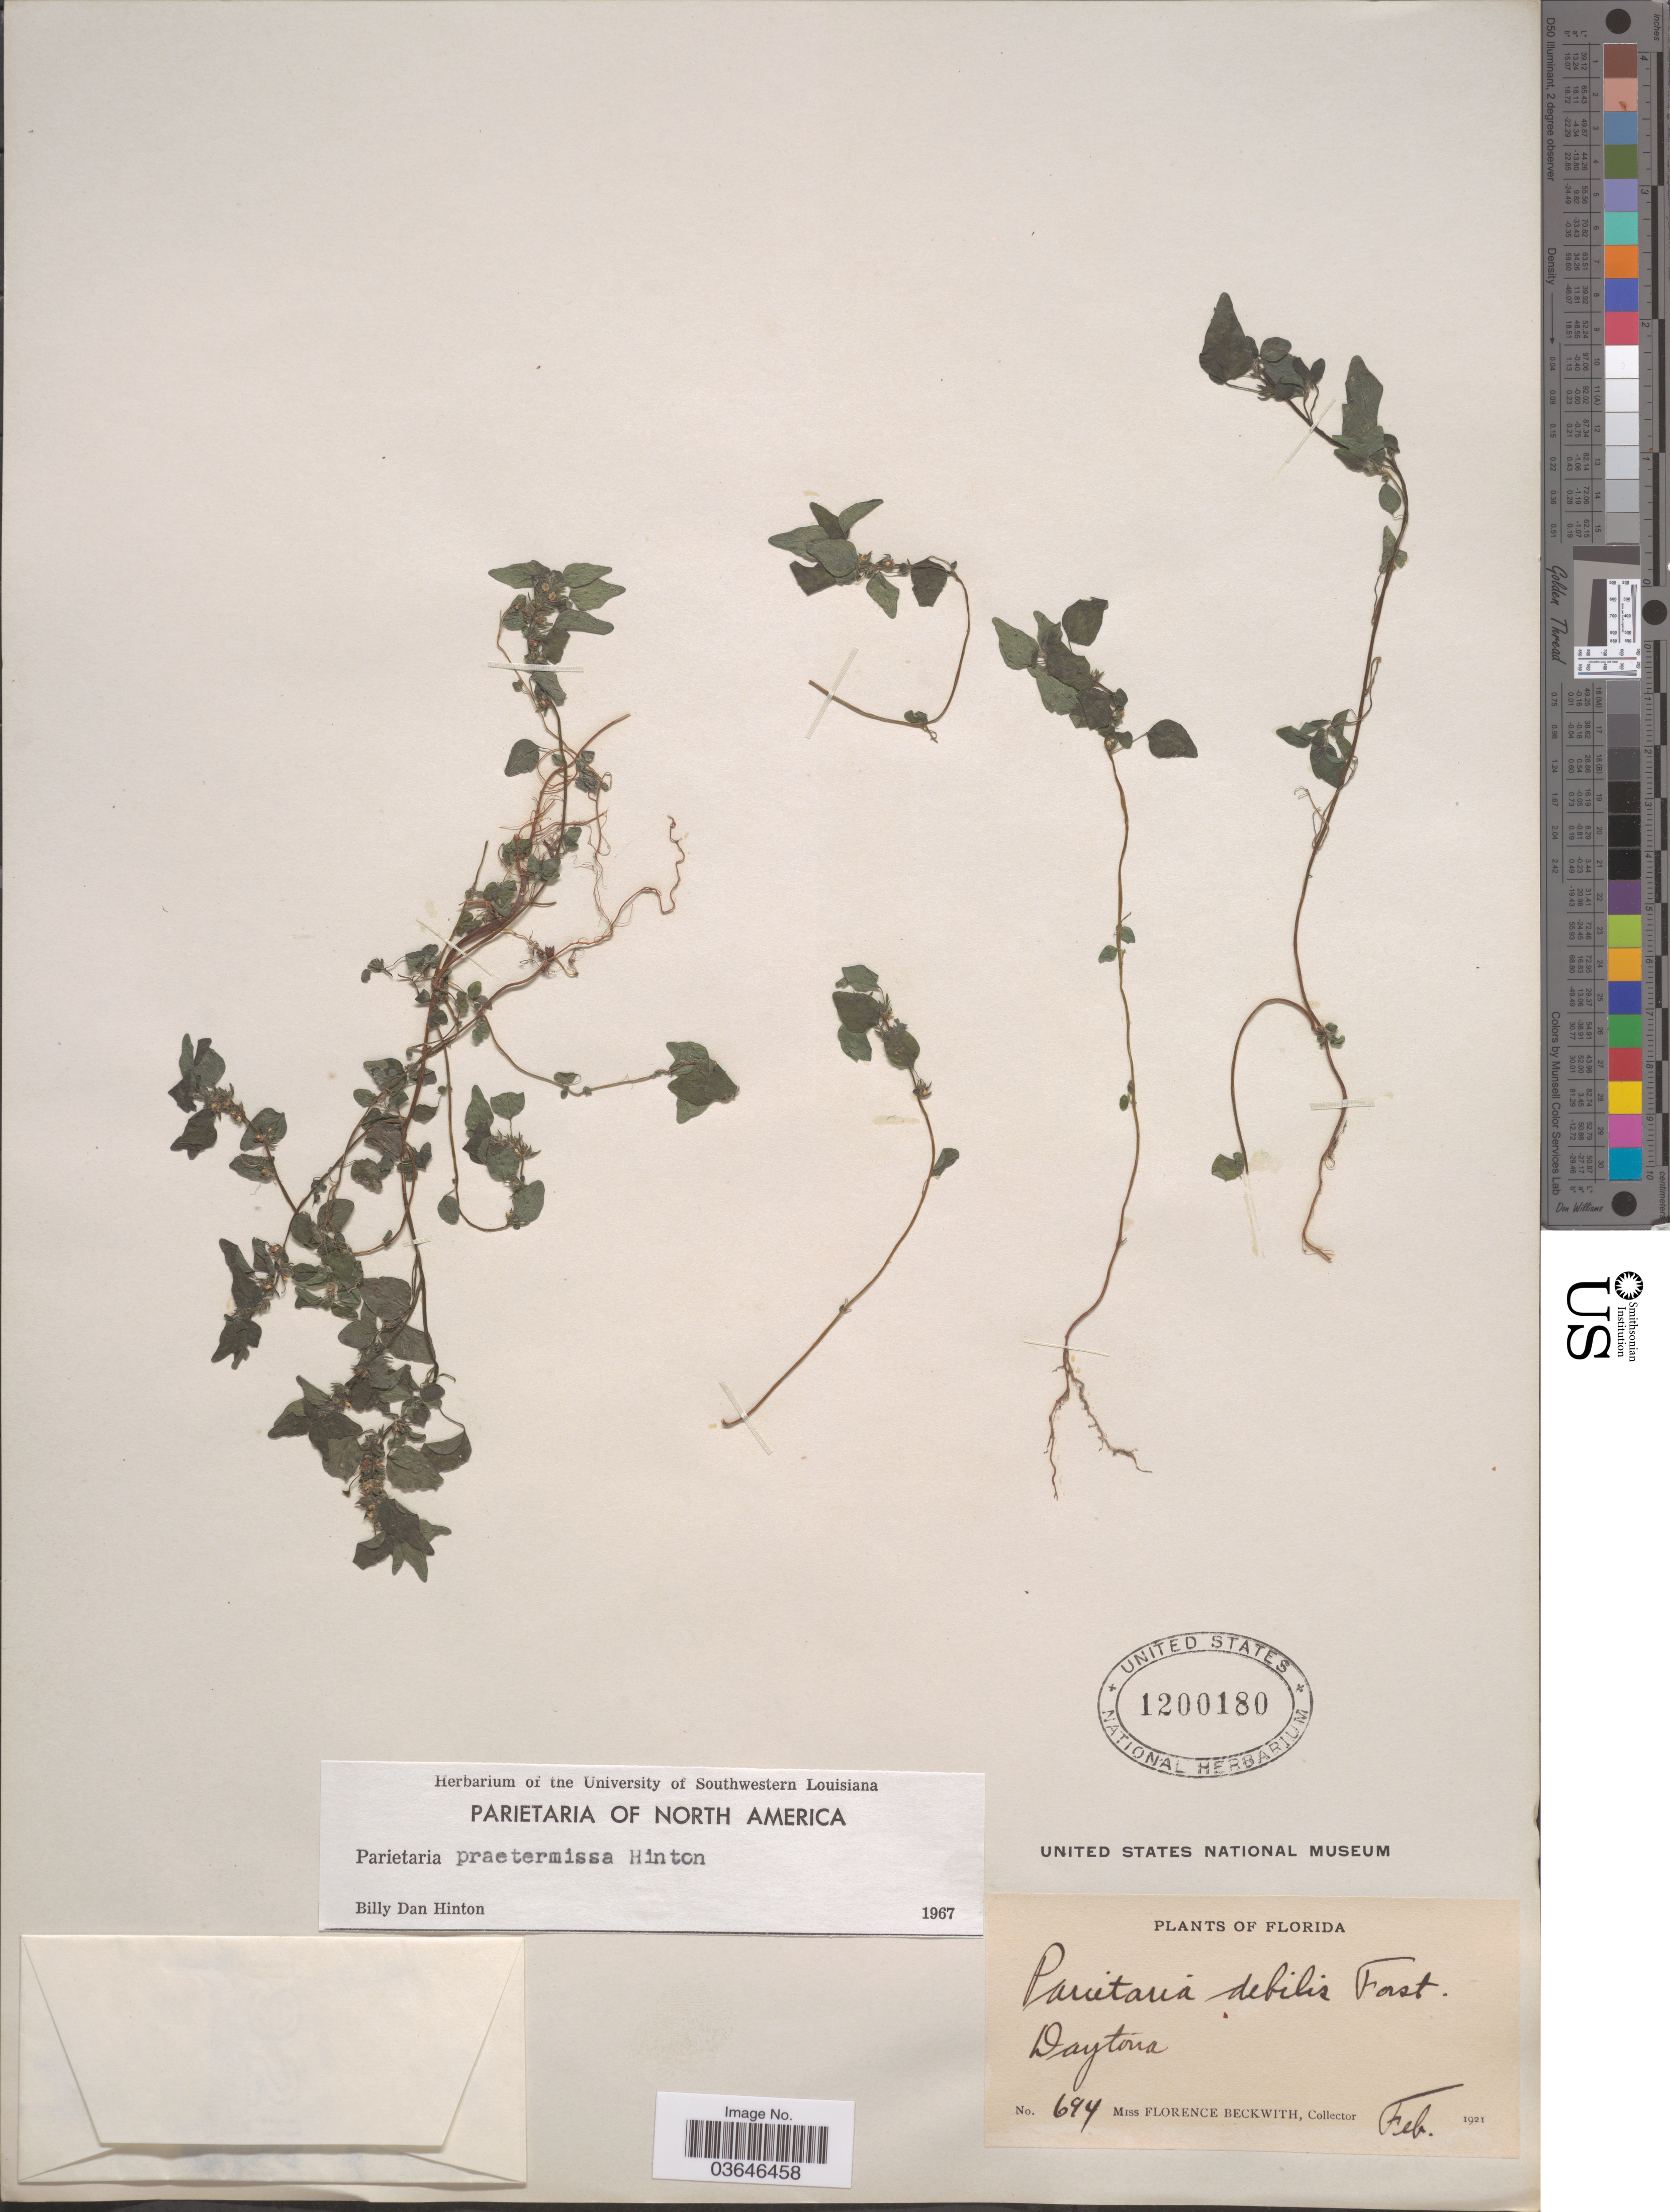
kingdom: Plantae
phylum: Tracheophyta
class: Magnoliopsida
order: Rosales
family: Urticaceae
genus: Parietaria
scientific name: Parietaria praetermissa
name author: Hinton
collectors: F. Beckwith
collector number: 694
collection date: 1921-02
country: United States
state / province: Florida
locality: Daytona.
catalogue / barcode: US 1200180